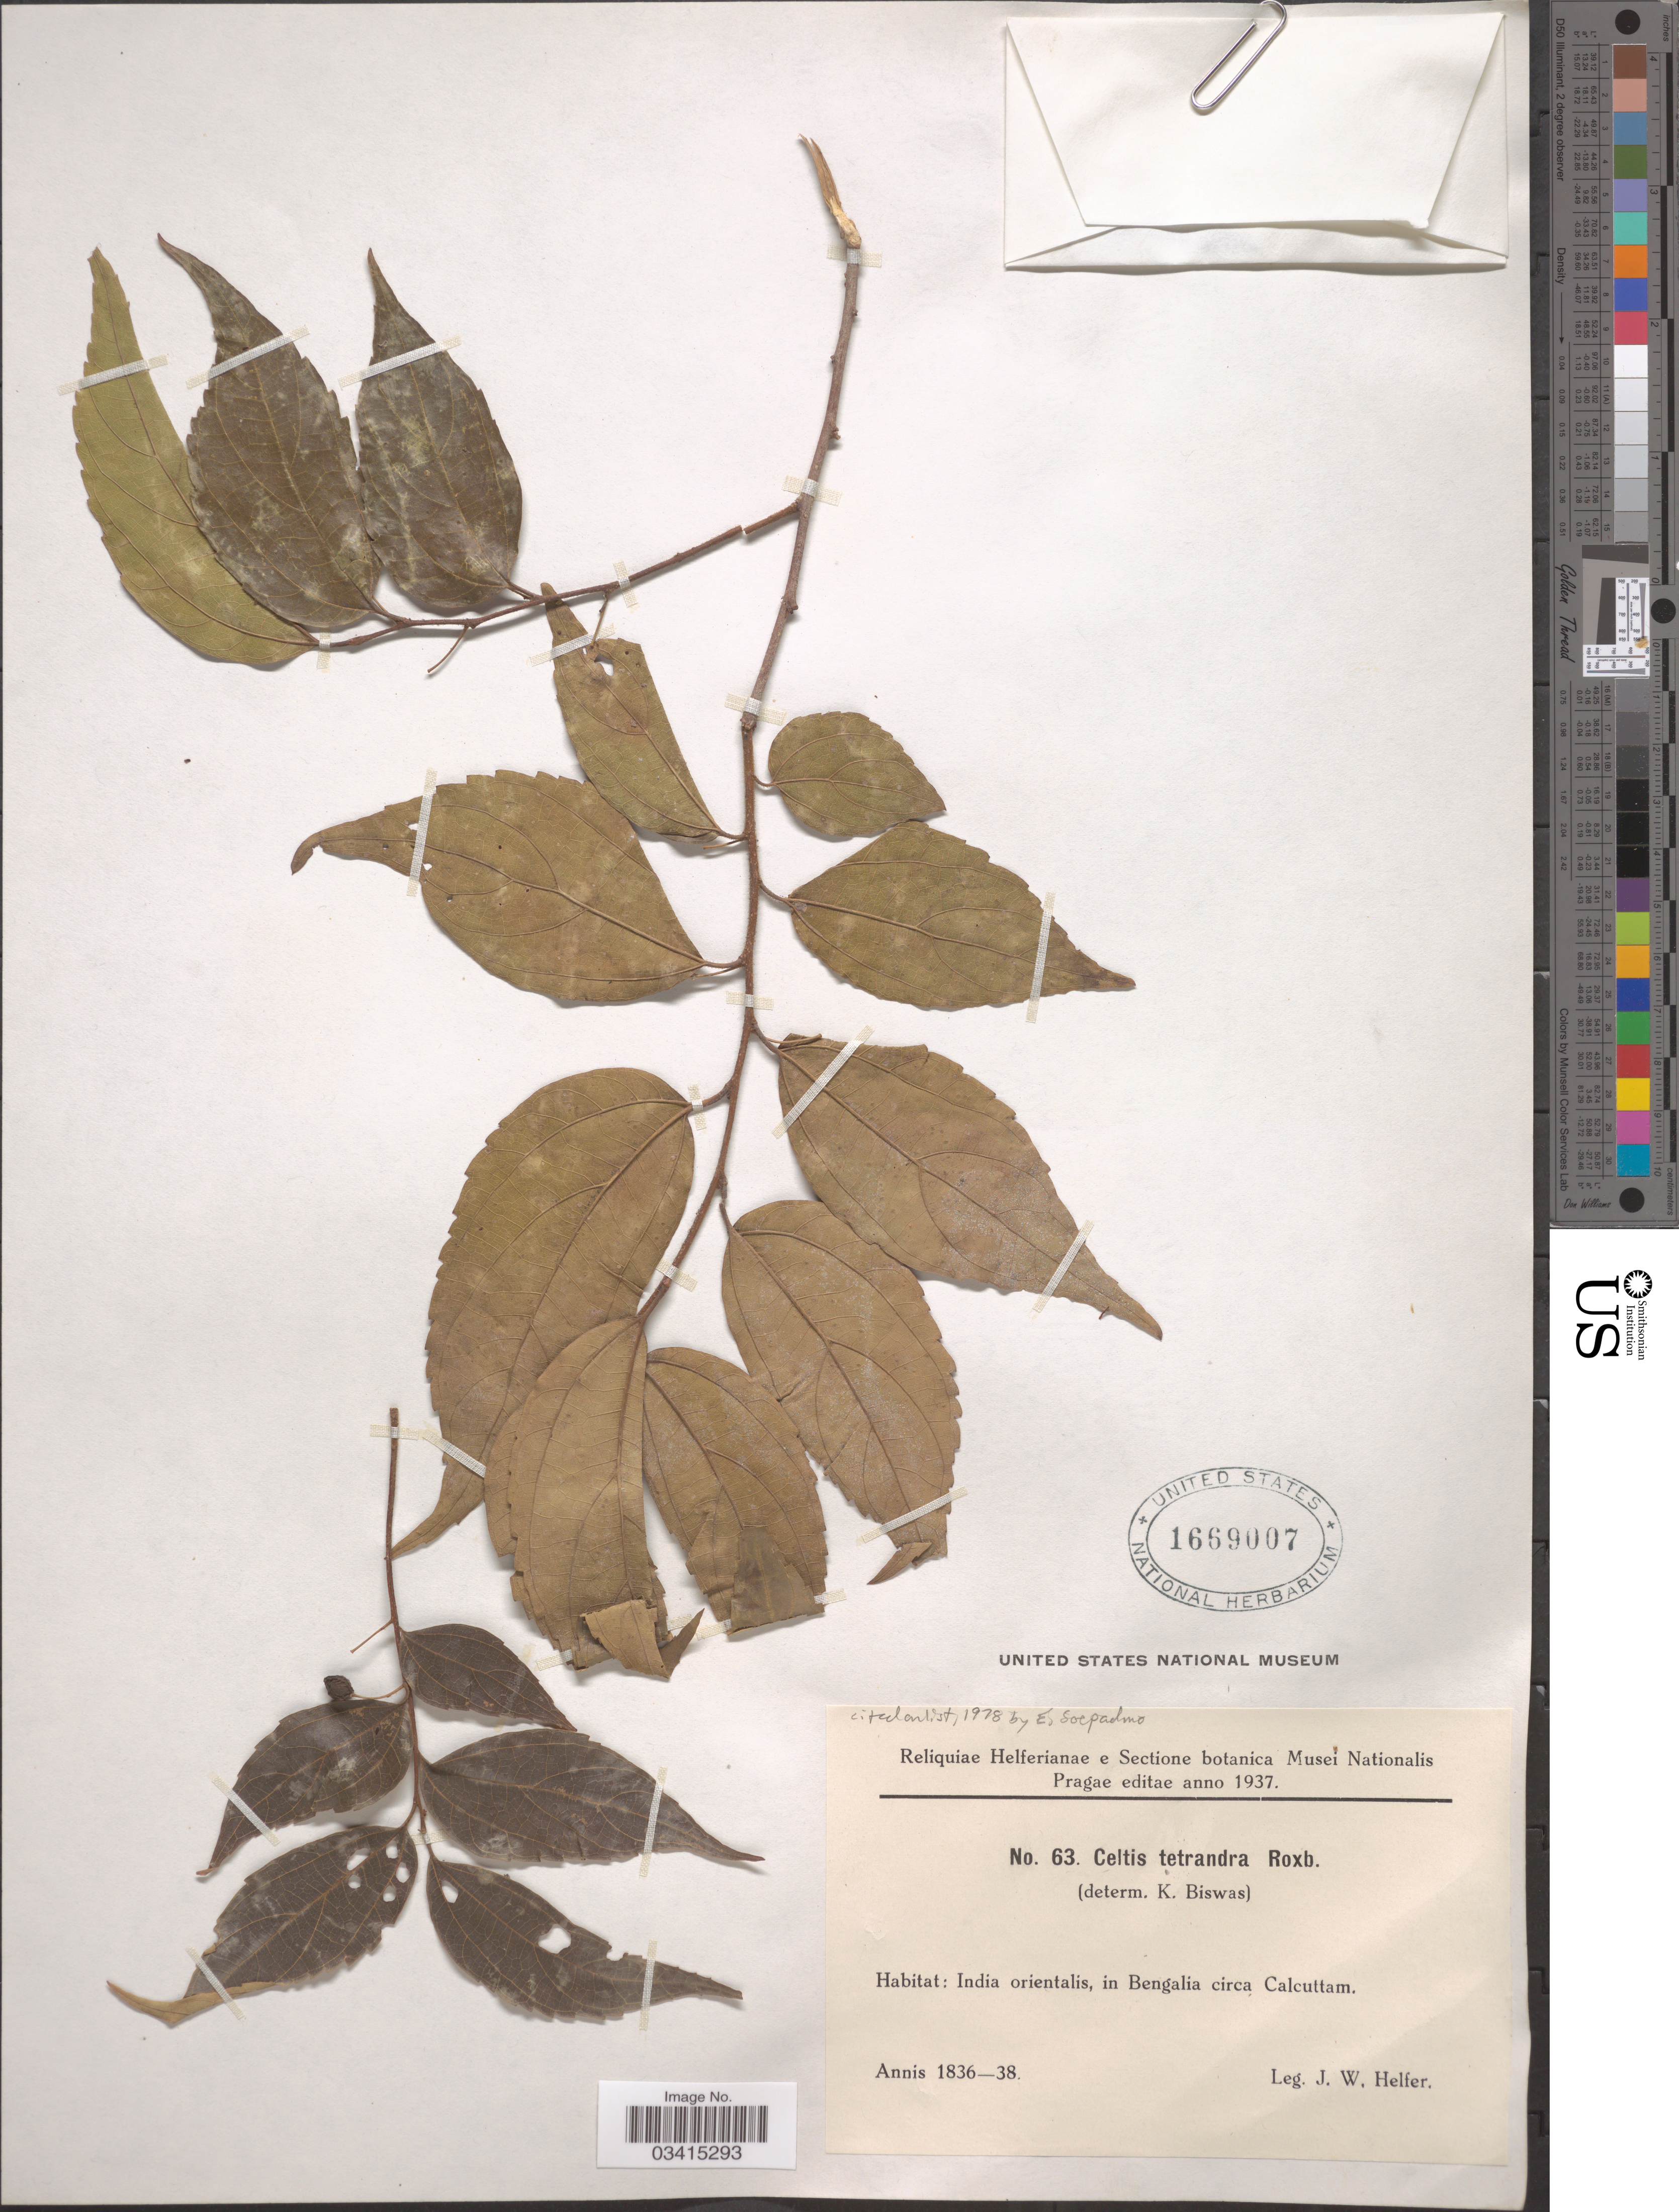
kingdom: Plantae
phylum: Tracheophyta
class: Magnoliopsida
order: Rosales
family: Cannabaceae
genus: Celtis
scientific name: Celtis tetrandra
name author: Roxb.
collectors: J. W. Helfer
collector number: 63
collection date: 1836/1838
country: India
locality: India orientalis, in Bengalia circa Calcuttam.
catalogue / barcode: US 1669007